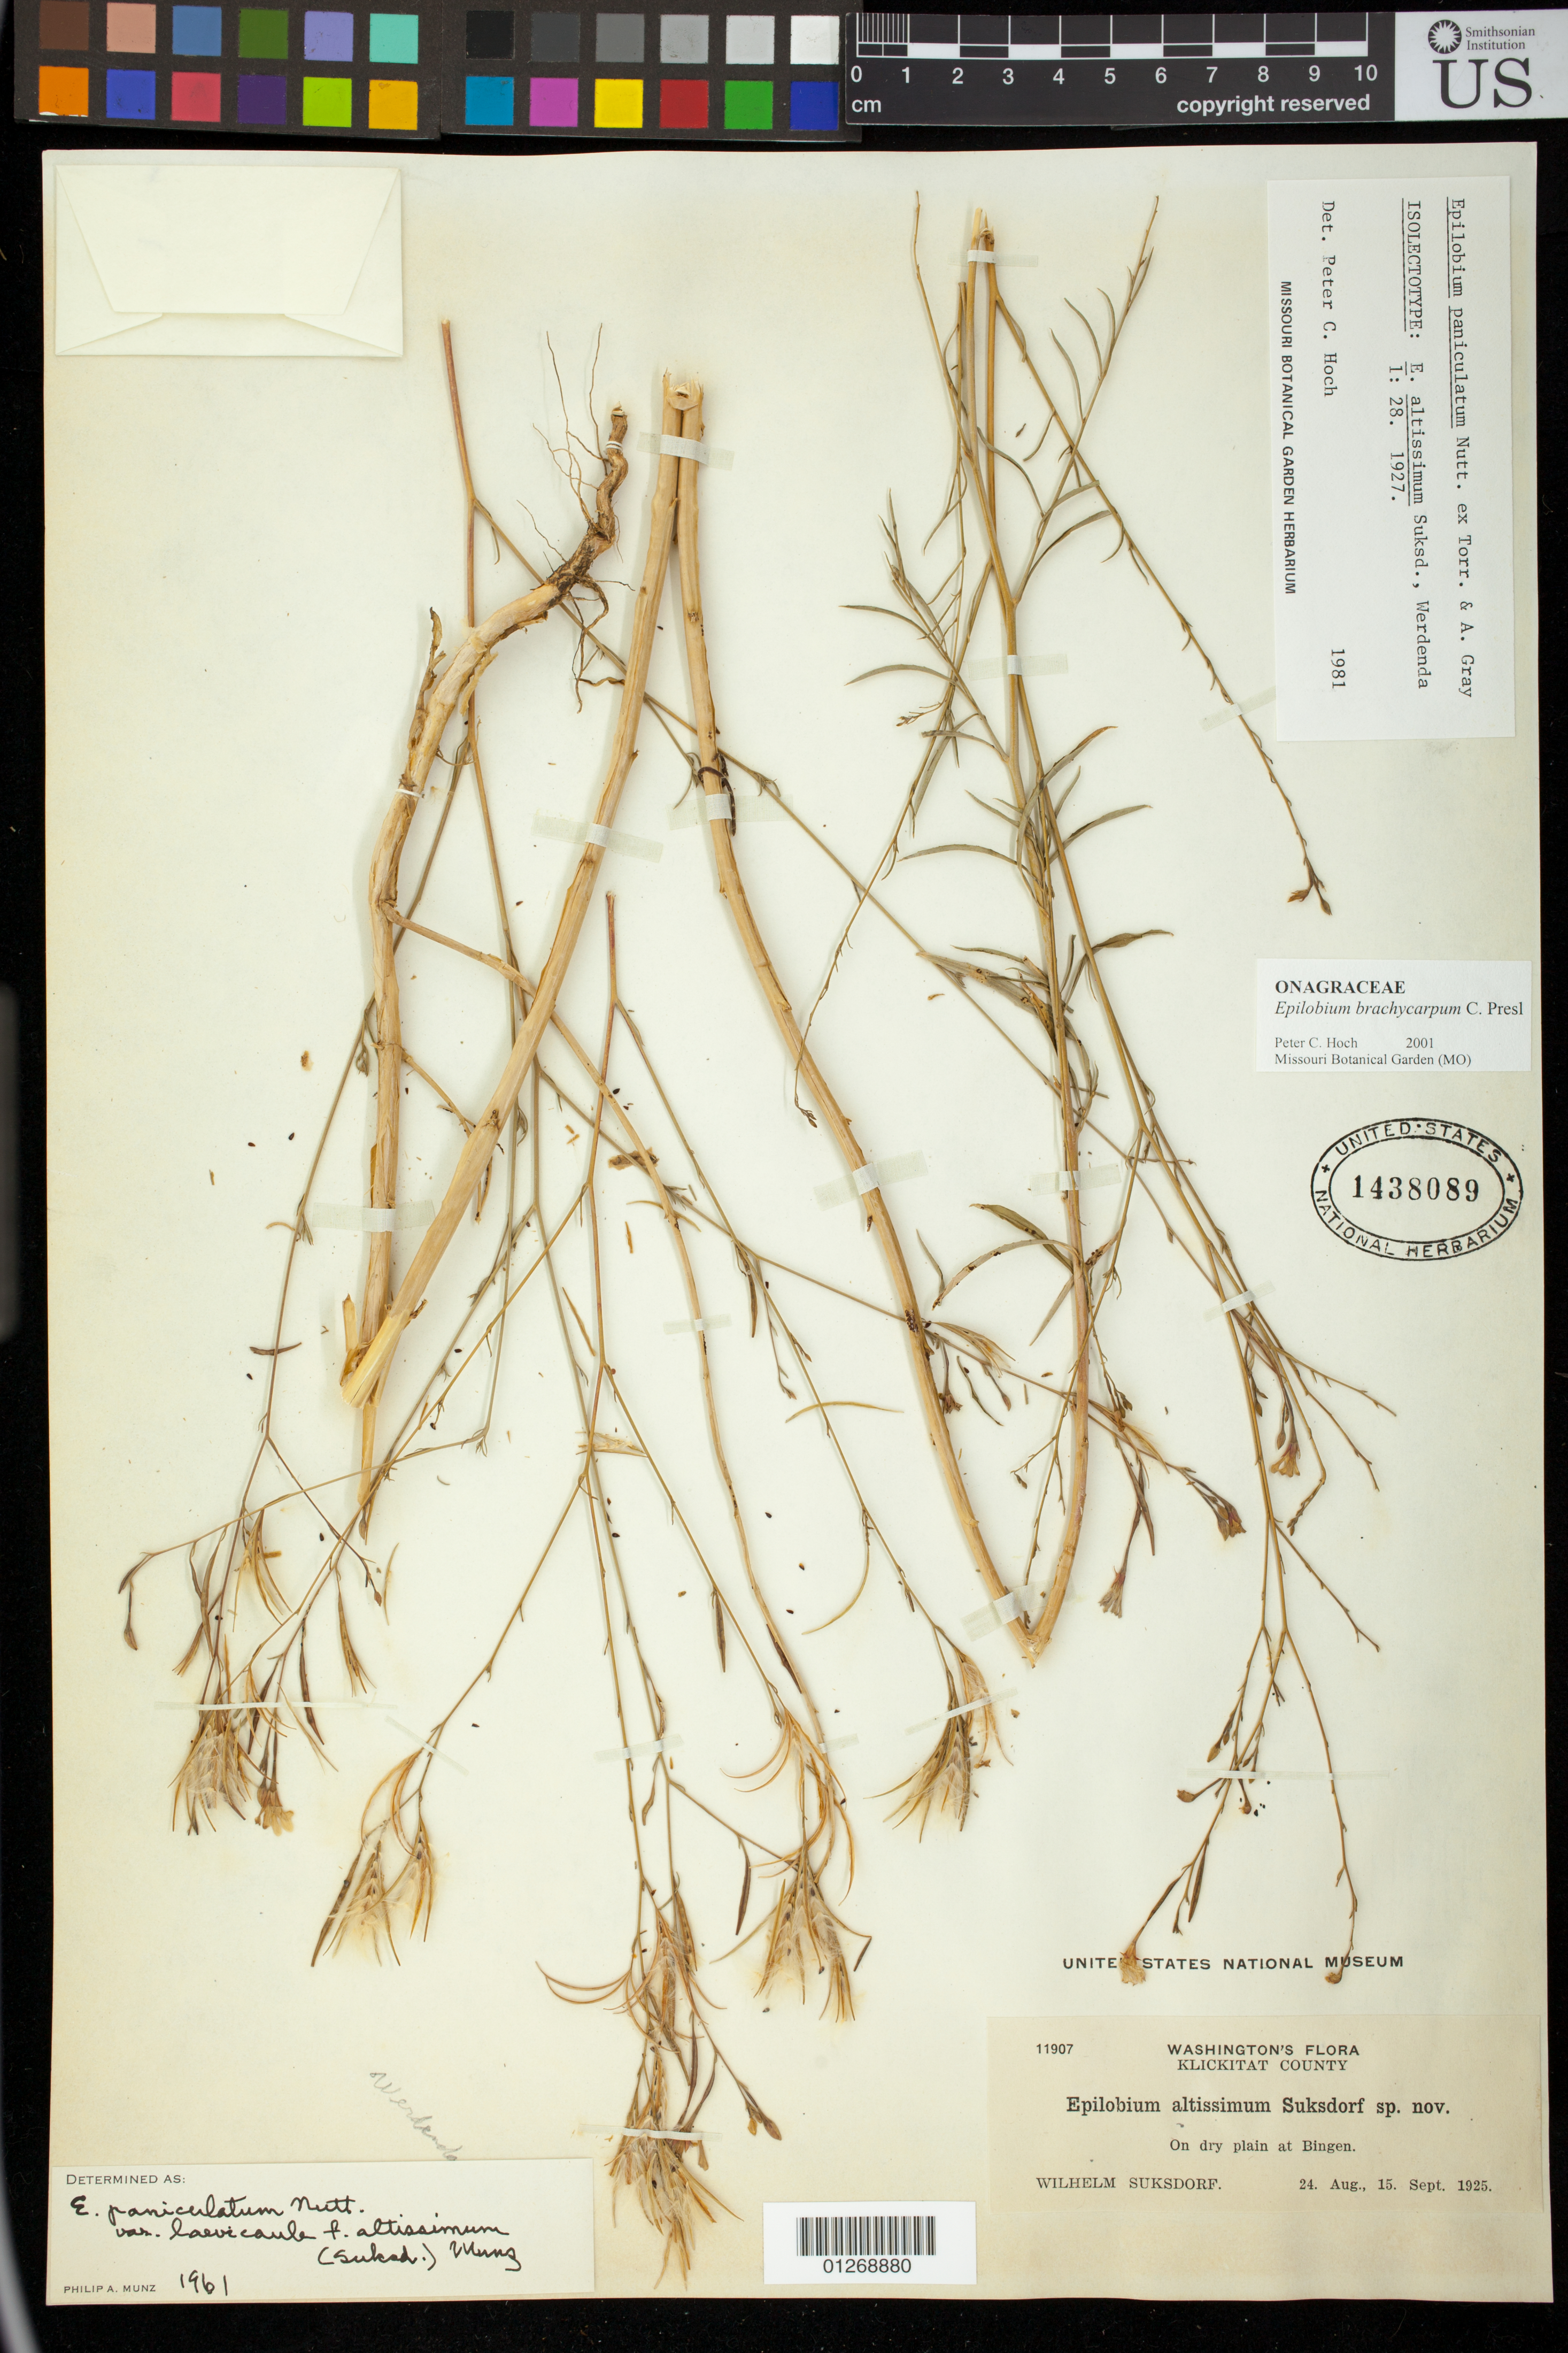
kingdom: Plantae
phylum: Tracheophyta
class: Magnoliopsida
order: Myrtales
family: Onagraceae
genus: Epilobium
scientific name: Epilobium altissimum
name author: Suksd.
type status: Isosyntype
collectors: W. N. Suksdorf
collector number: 11907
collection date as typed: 24 Aug., 15 Sept. 1925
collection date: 1925-08-24,1925-09-15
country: United States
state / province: Washington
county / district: Klickitat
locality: Bingen.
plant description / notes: Specimen apparently mounted with collections made on two different dates. Annotated as "isolectotype" by P.C. Hoch (without indicating which element is lectotype collection).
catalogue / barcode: US 1438089